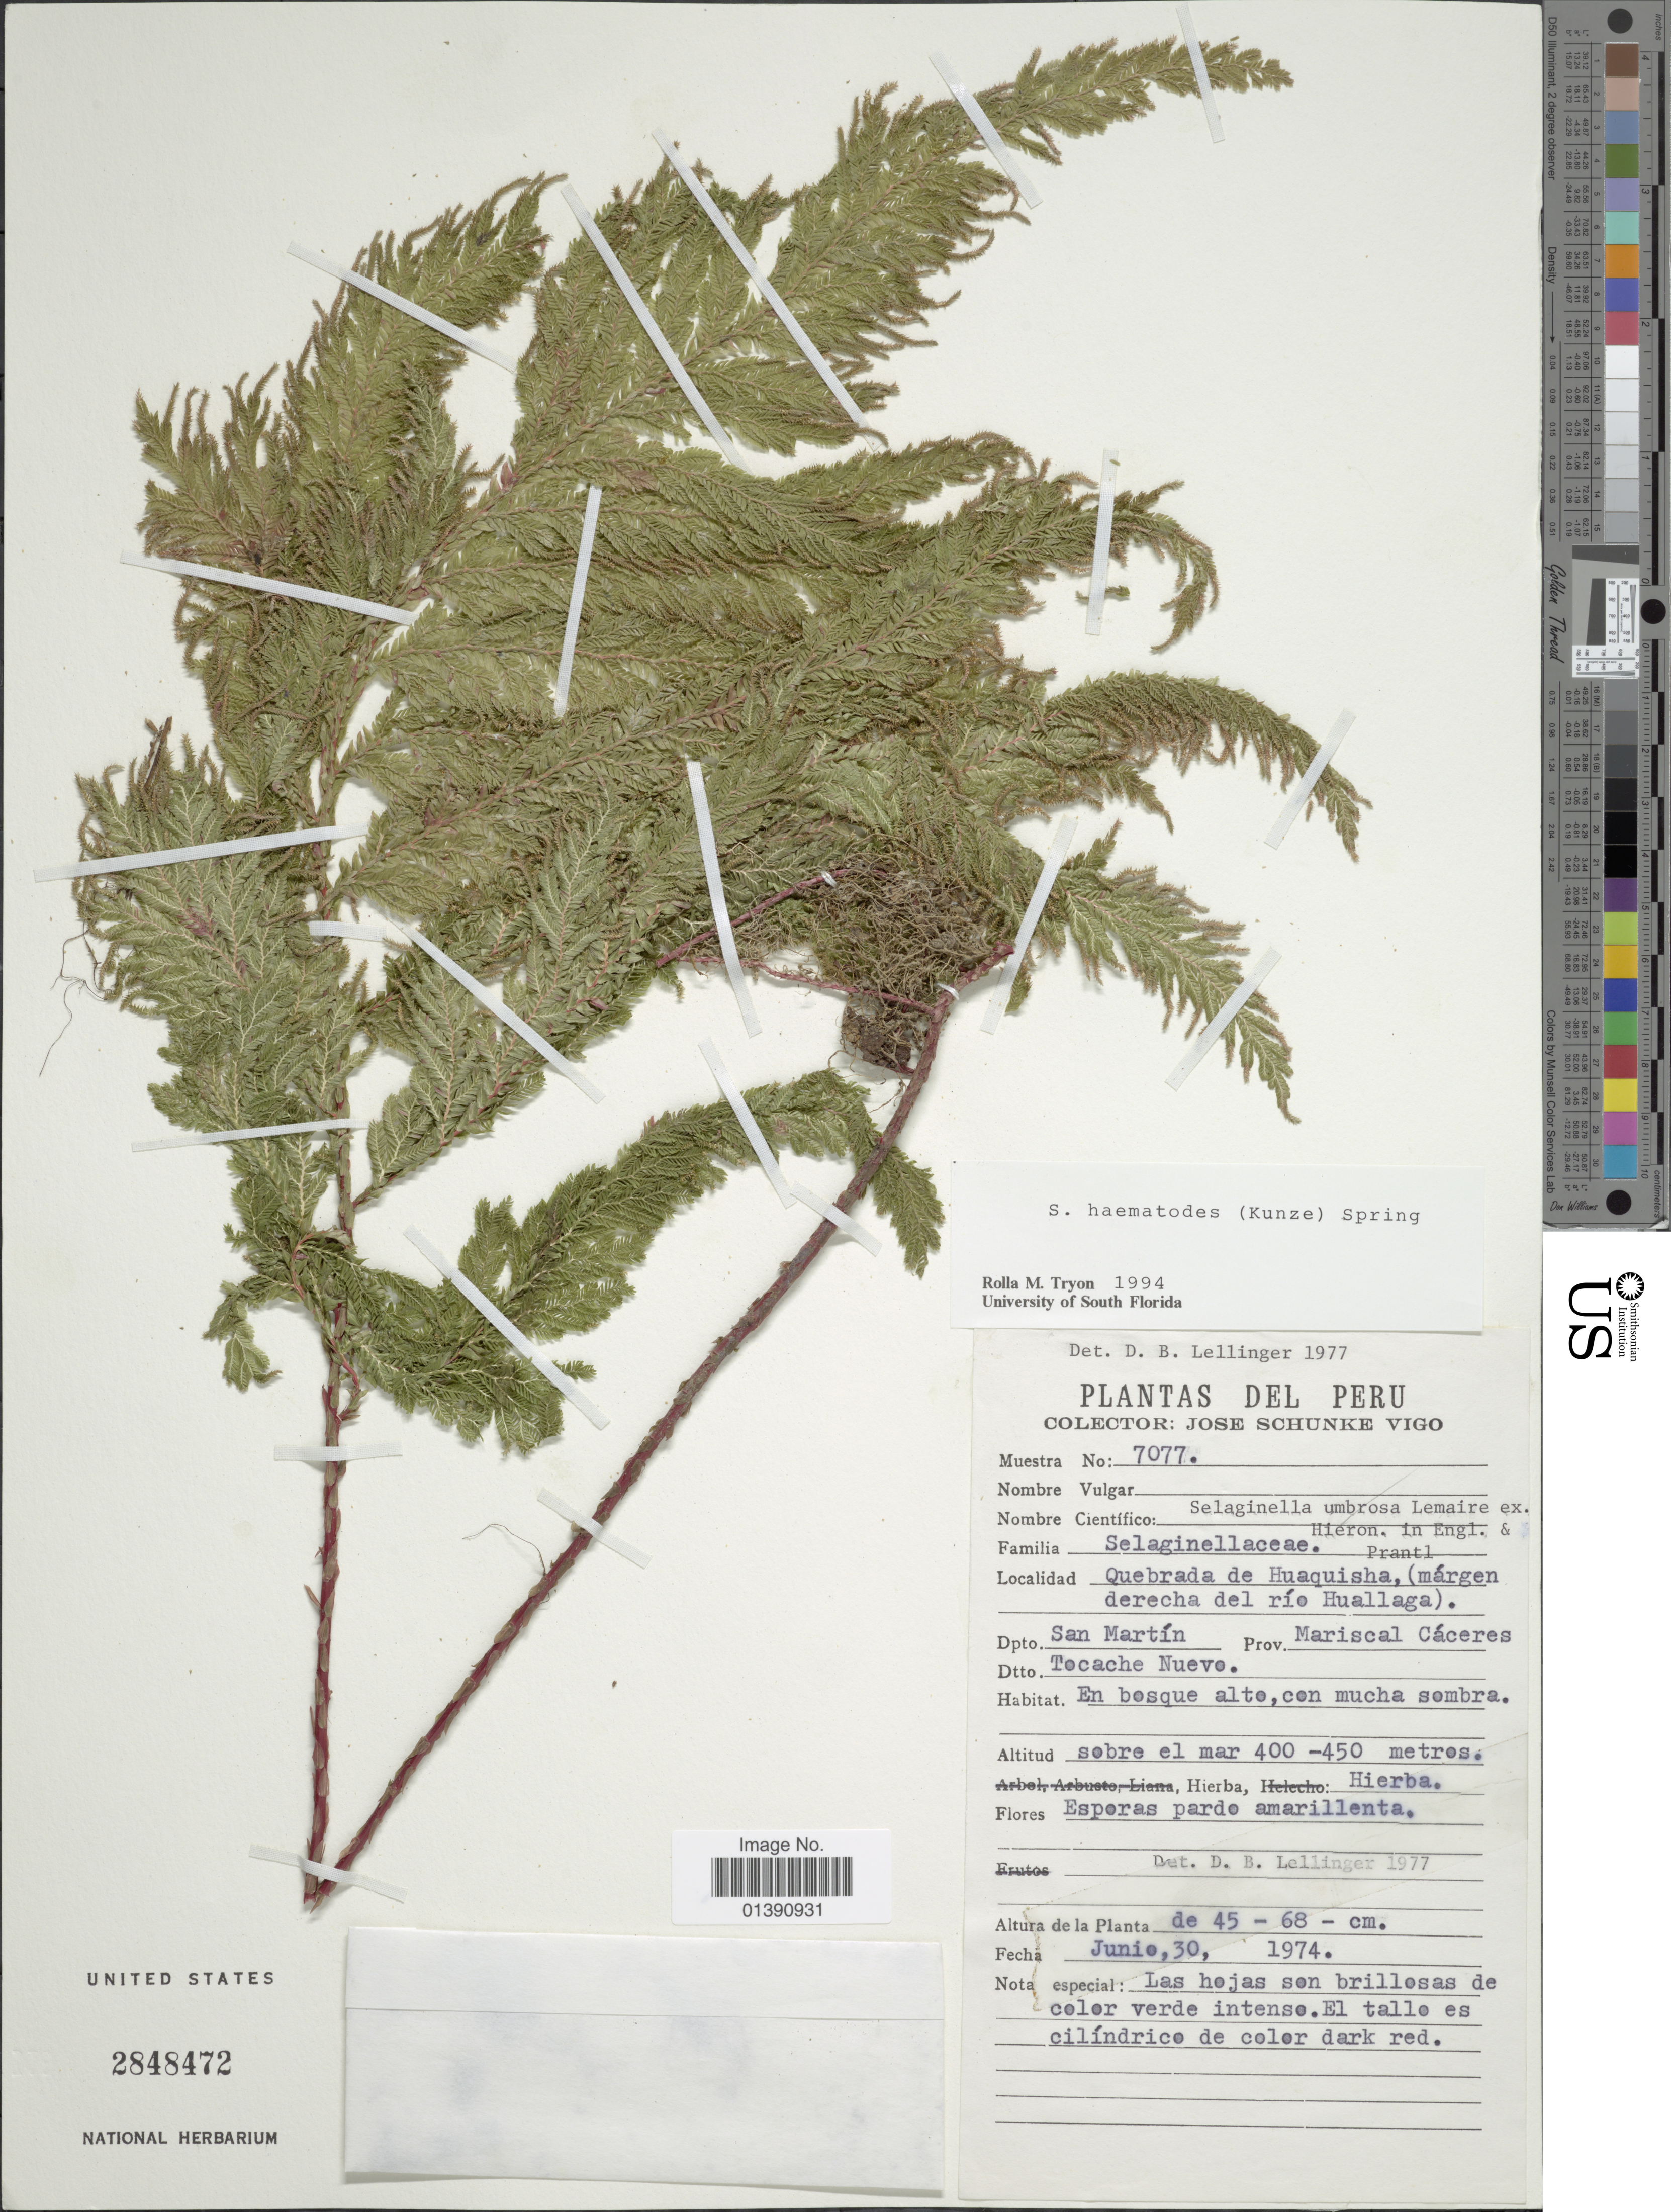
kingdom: Plantae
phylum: Tracheophyta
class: Lycopodiopsida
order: Selaginellales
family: Selaginellaceae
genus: Selaginella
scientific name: Selaginella haematodes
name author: (Kunze) Spring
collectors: J. Schunke Vigo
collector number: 7077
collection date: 1974-06-30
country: Peru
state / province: San Martín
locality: Prov. Mariscal Cáceres, Tecache Nuevo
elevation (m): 400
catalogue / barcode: US 2848472